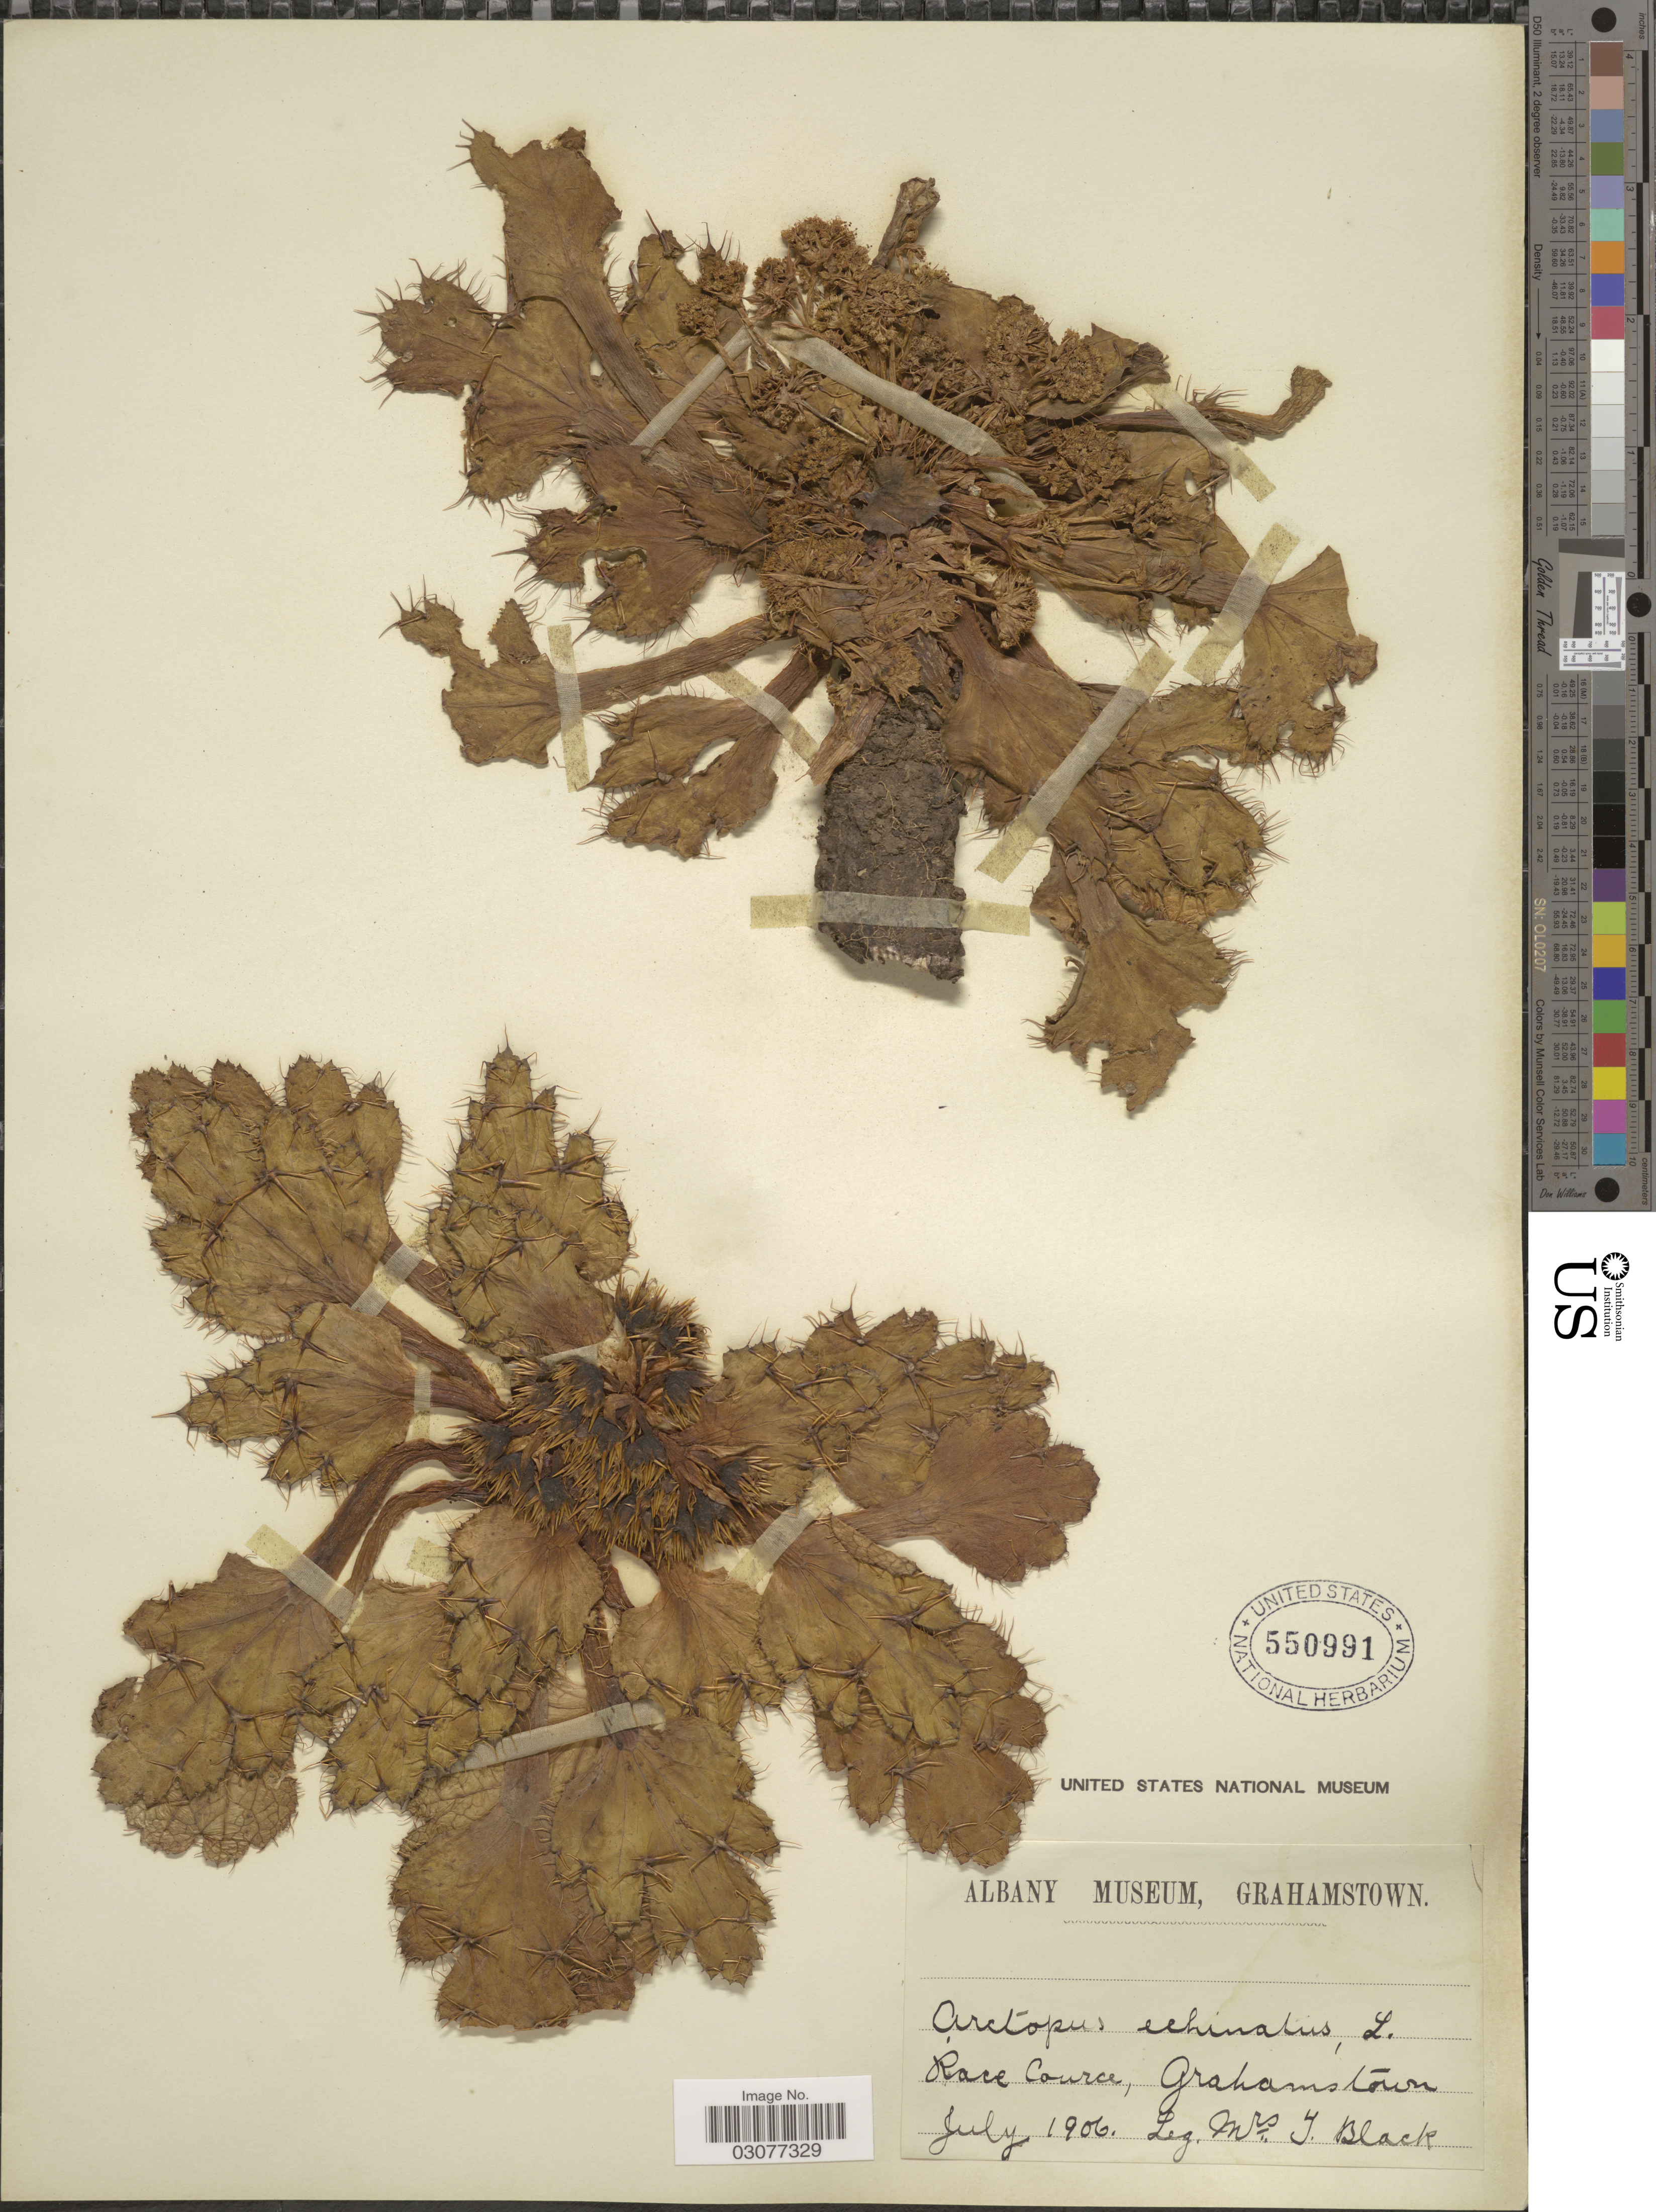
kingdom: Plantae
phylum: Tracheophyta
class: Magnoliopsida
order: Apiales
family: Apiaceae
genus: Arctopus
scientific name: Arctopus echinatus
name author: L. ex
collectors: I. Black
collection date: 1906-07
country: South Africa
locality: Race Cource, Grahamstown.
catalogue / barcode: US 550991